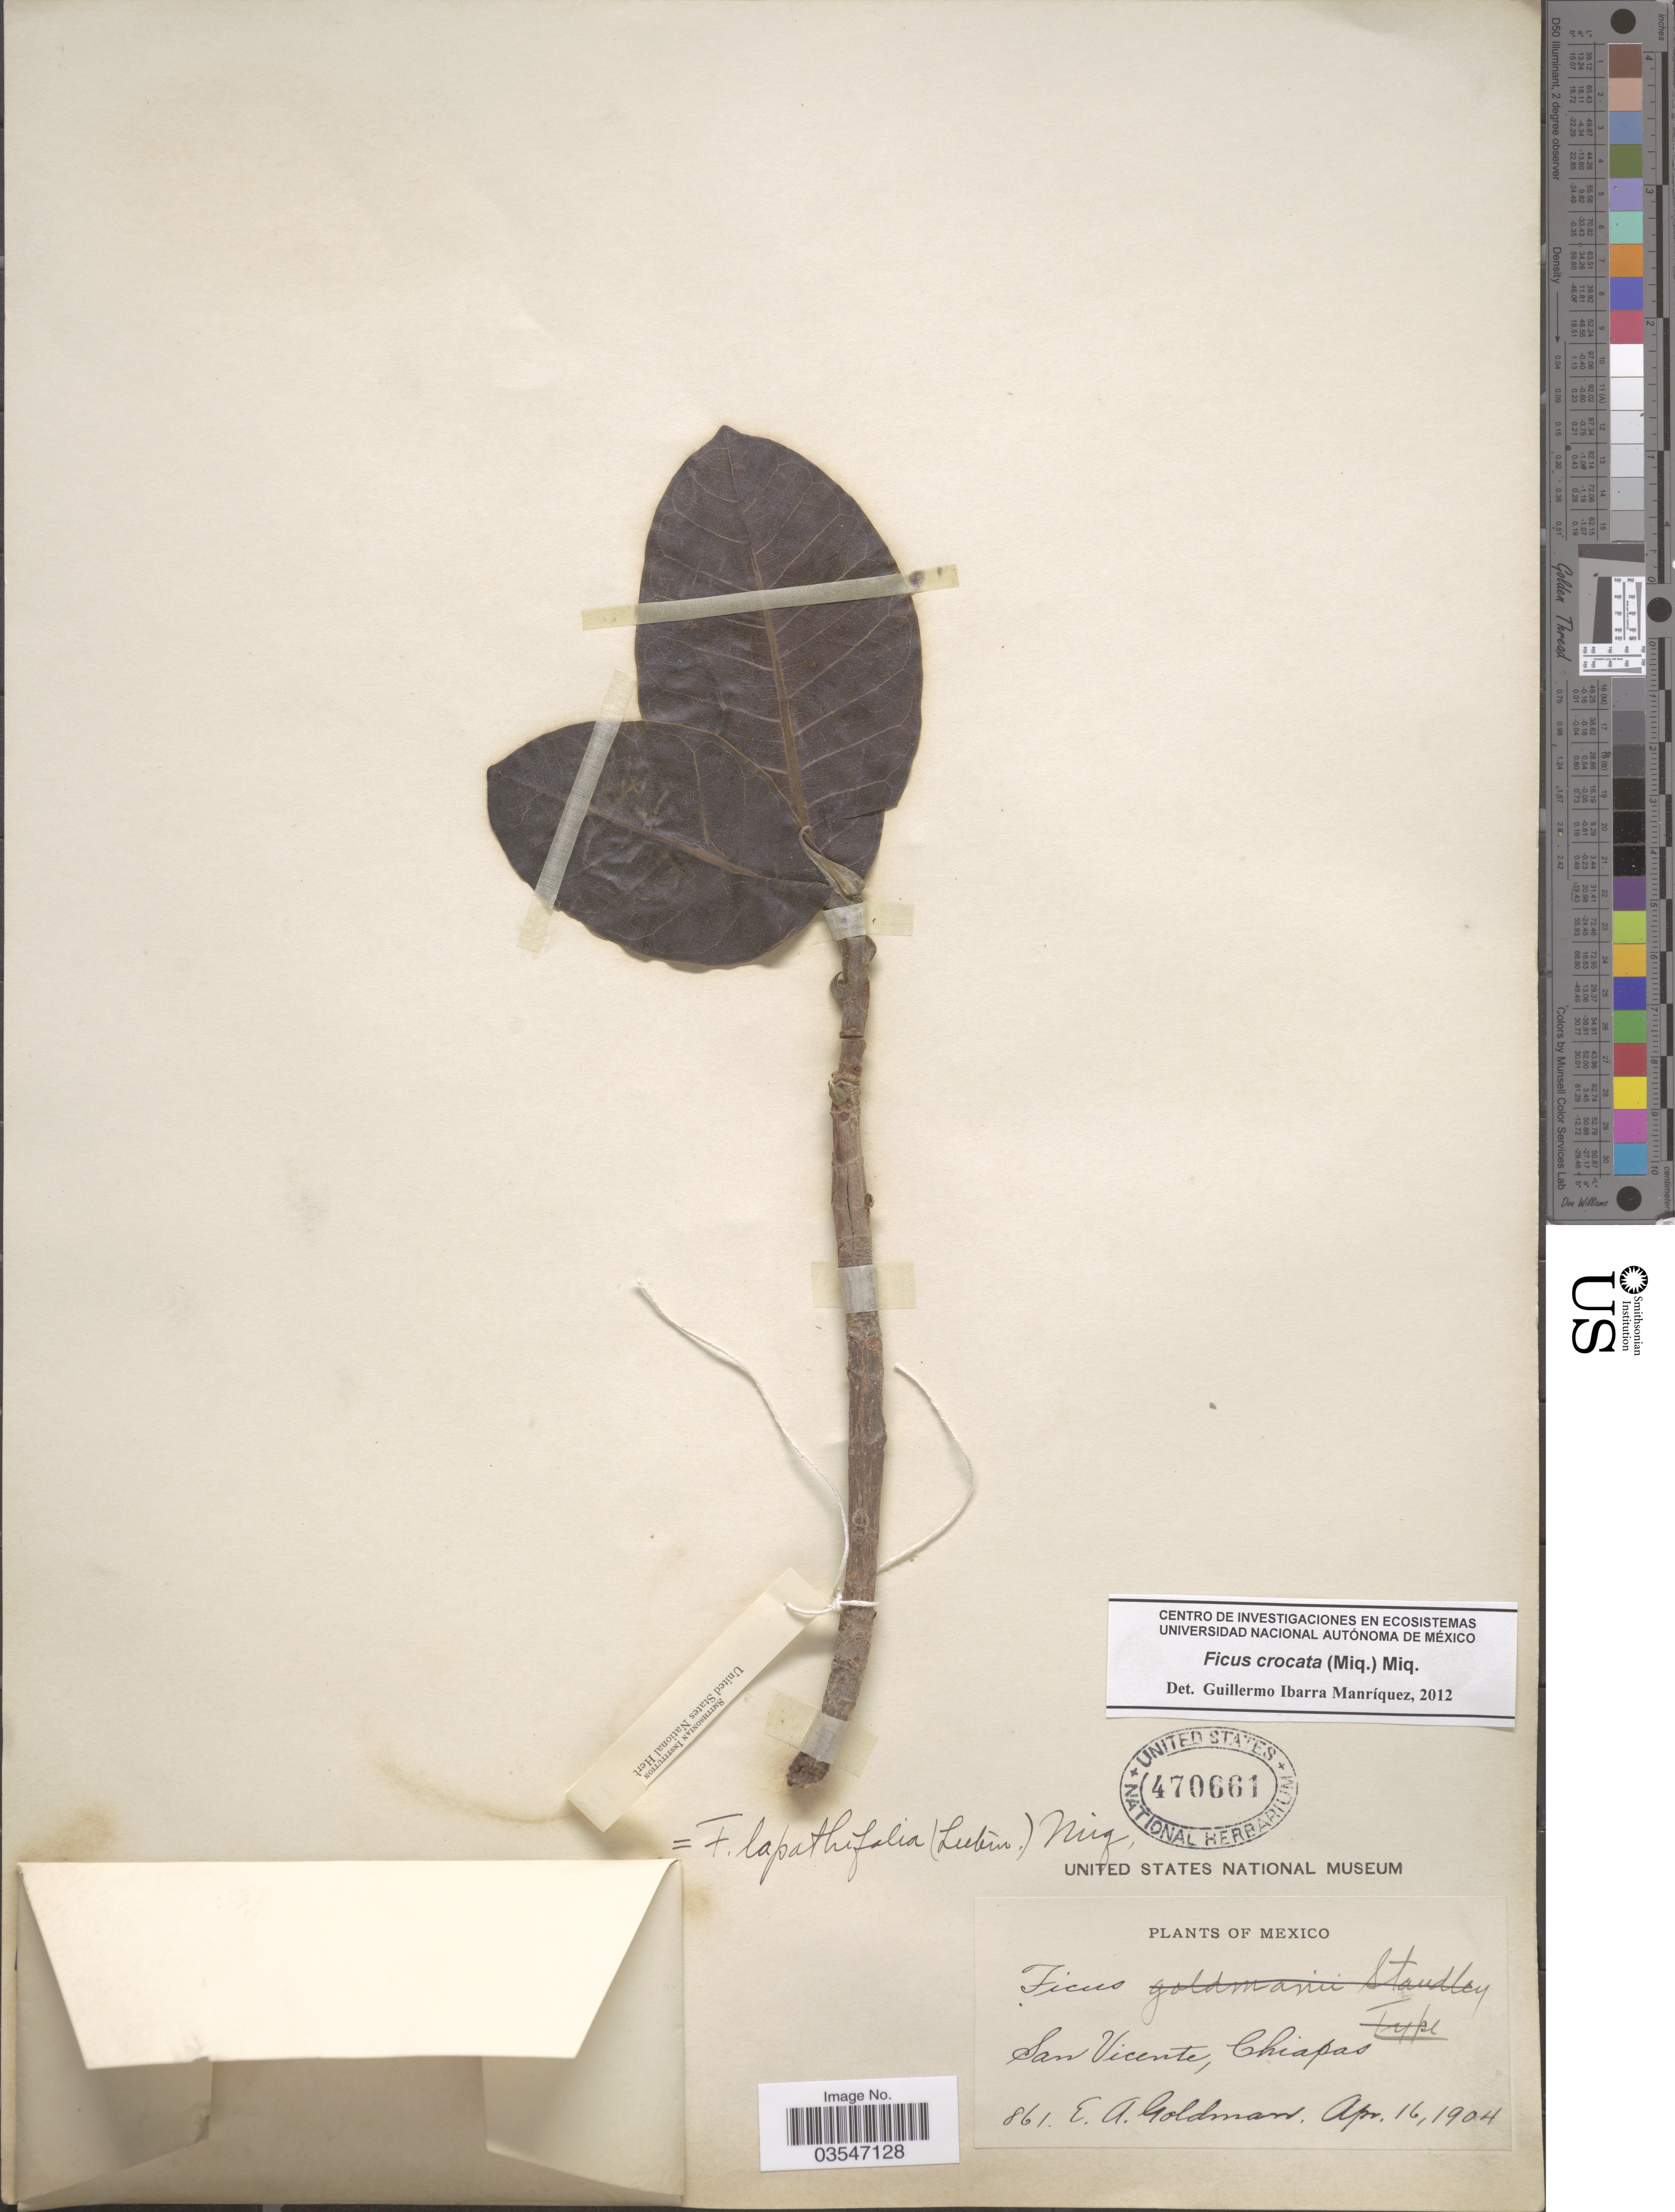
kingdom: Plantae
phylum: Tracheophyta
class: Magnoliopsida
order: Rosales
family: Moraceae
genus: Ficus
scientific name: Ficus crocata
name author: (Miq.) Miq.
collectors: E. A. Goldman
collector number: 861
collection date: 1904-04-16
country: Mexico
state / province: Chiapas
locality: San Vicente.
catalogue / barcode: US 470661